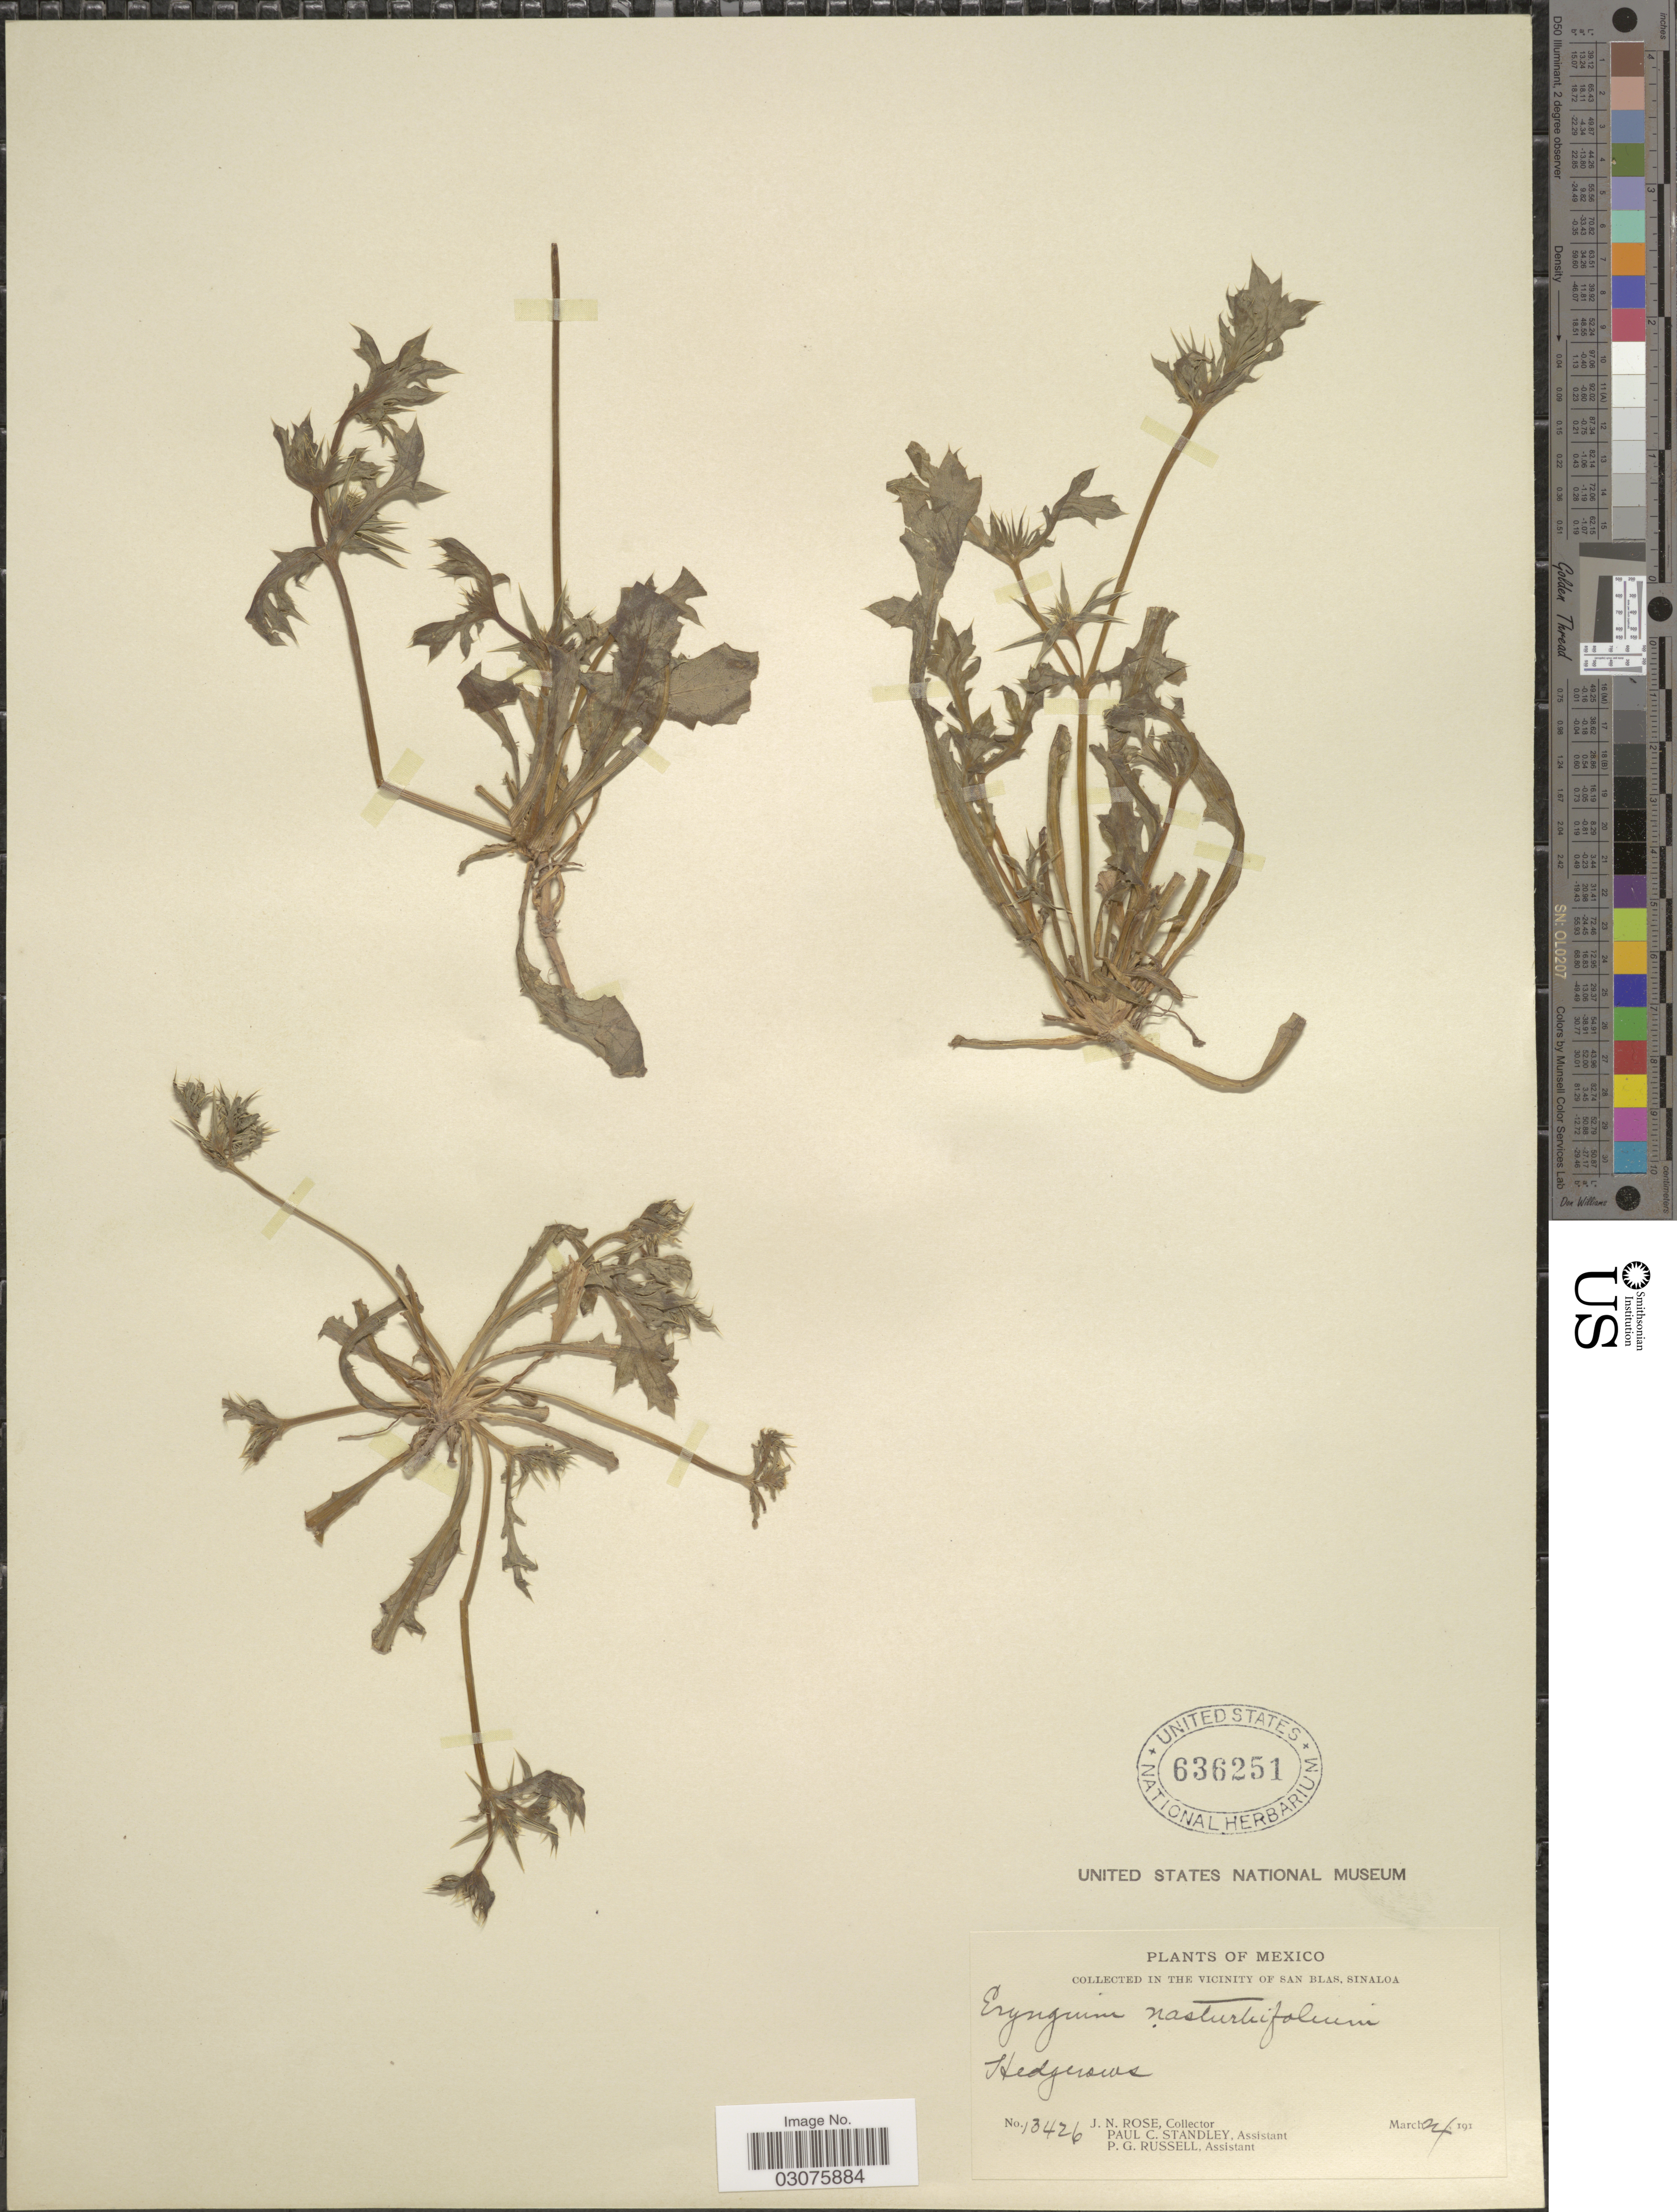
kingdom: Plantae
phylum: Tracheophyta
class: Magnoliopsida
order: Apiales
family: Apiaceae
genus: Eryngium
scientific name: Eryngium nasturtiifolium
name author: Juss. ex F. Delaroche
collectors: J. N. Rose, P. C. Standley & P. G. Russell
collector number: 13426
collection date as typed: March 24 191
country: Mexico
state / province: Sinaloa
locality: Collected in the Vicinity of San Blas, Sinaloa.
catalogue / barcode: US 636251